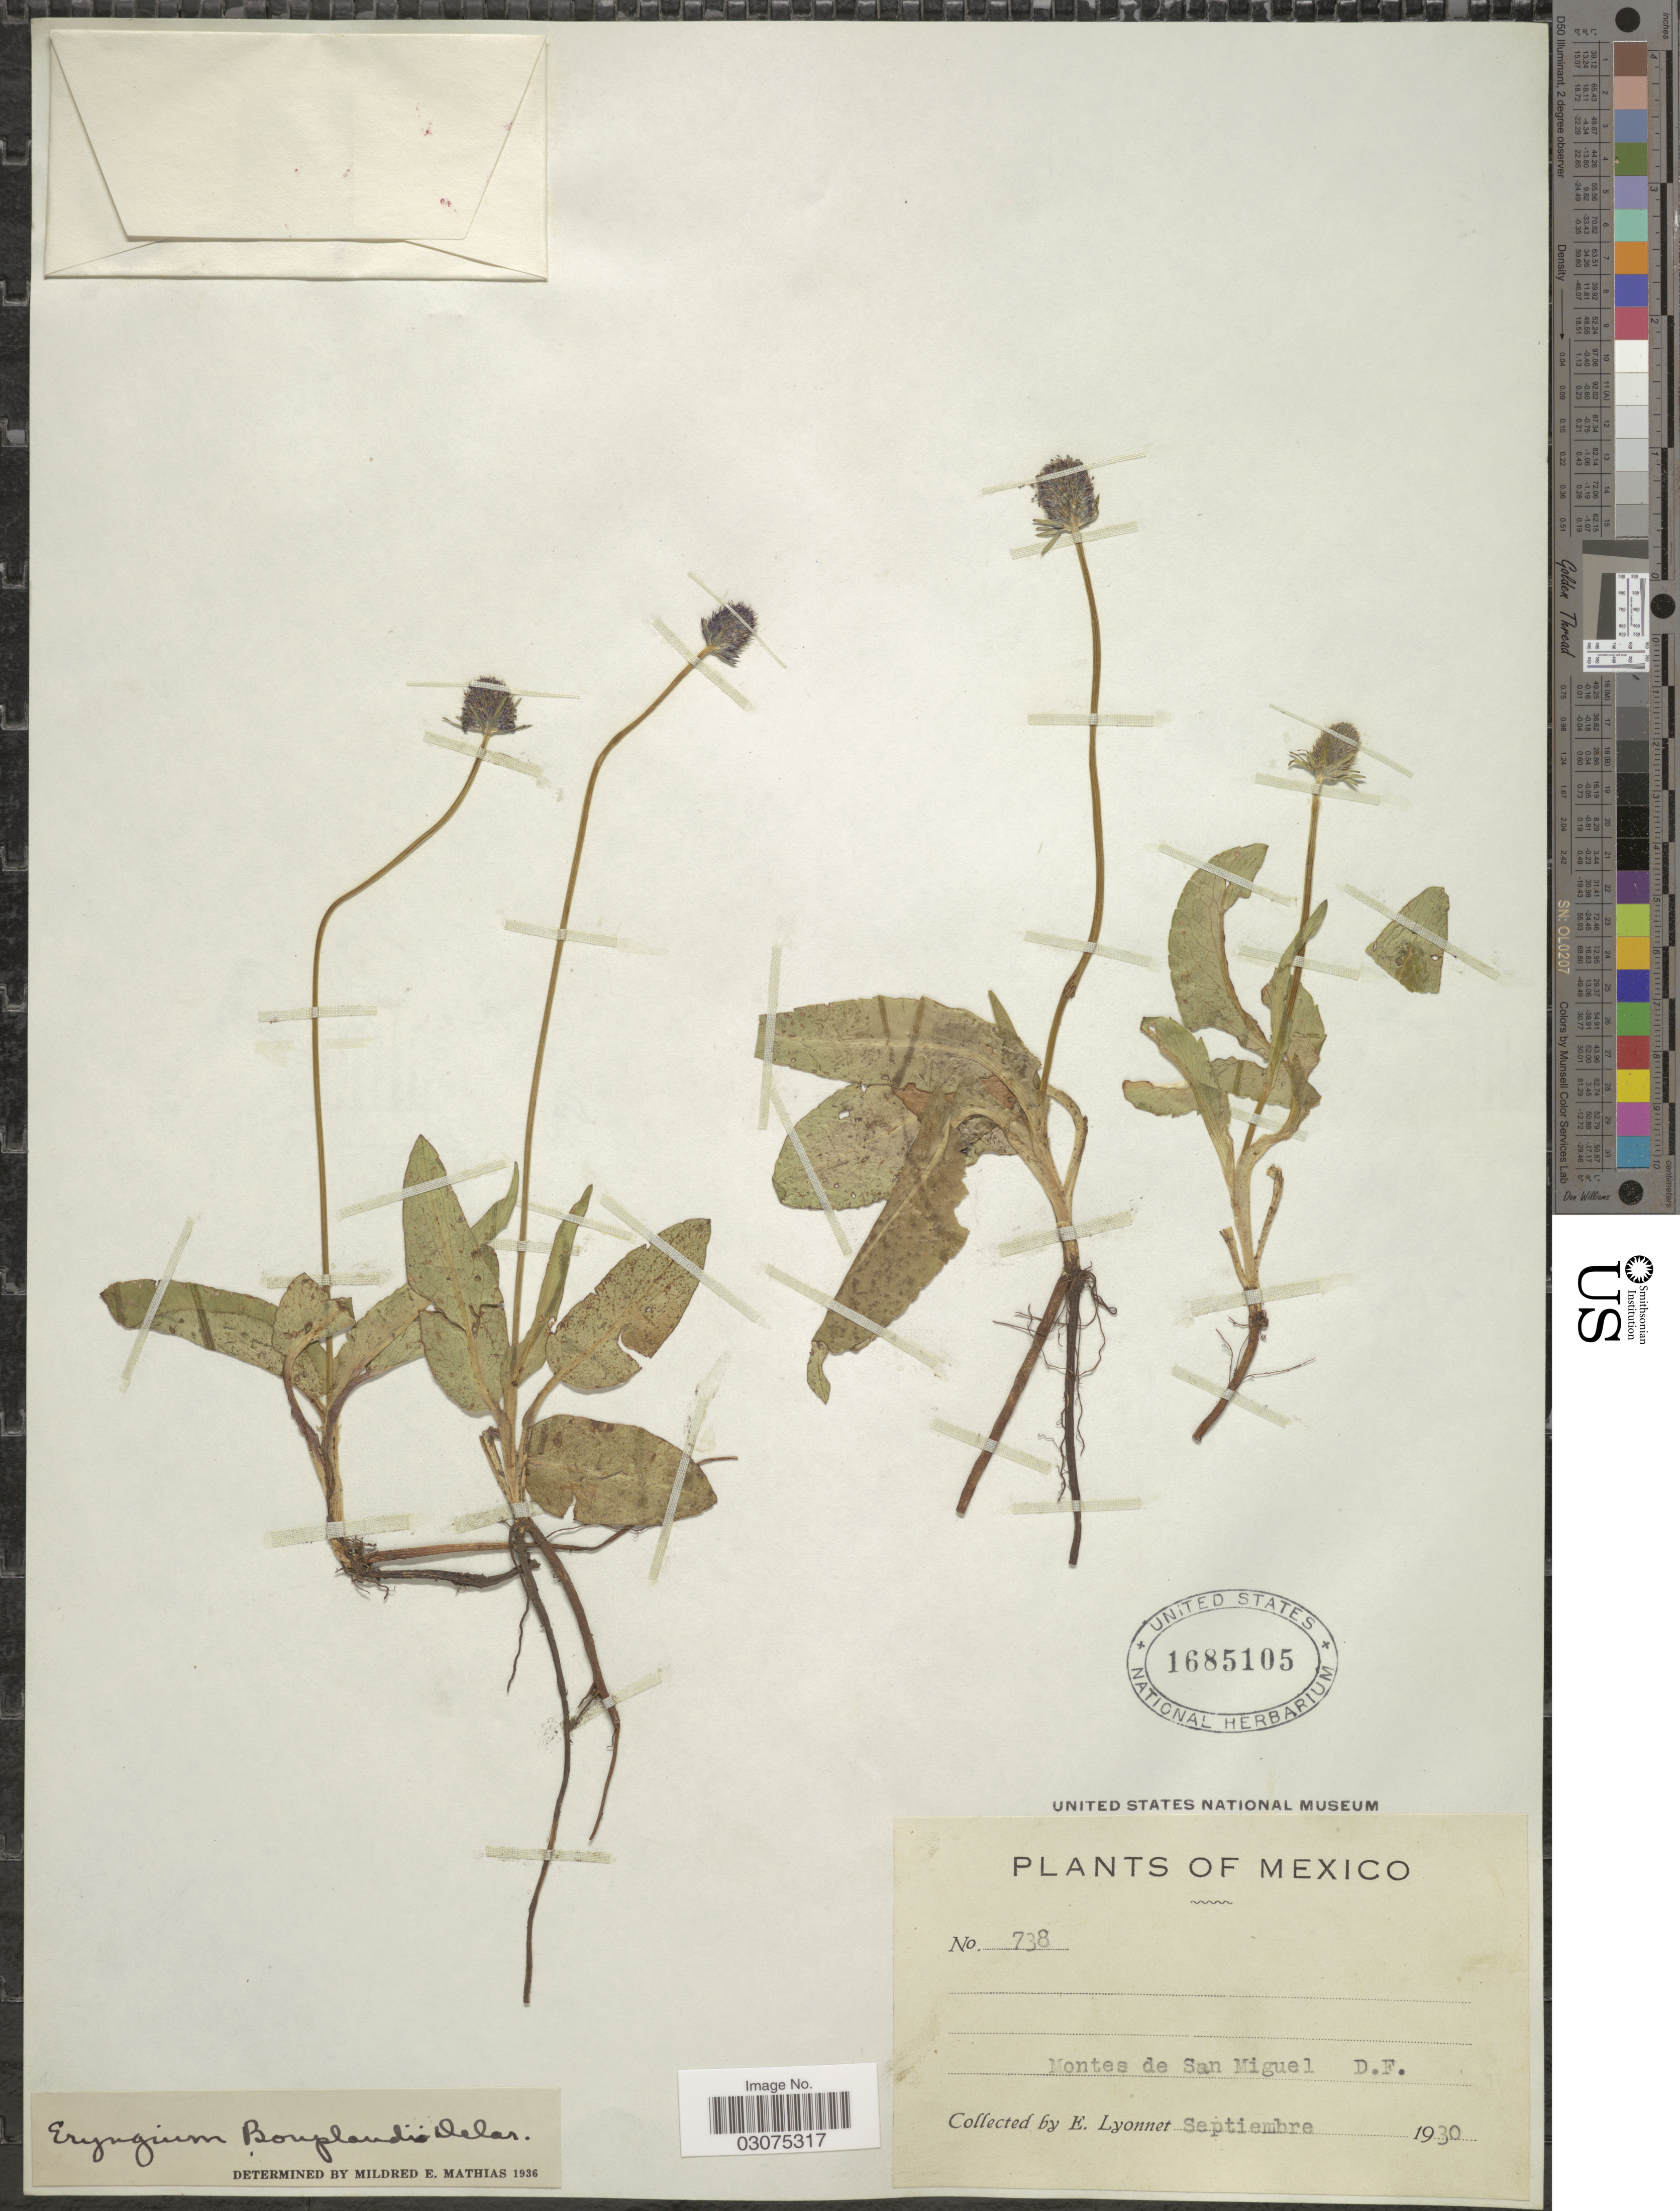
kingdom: Plantae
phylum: Tracheophyta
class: Magnoliopsida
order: Apiales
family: Apiaceae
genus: Eryngium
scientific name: Eryngium bonplandii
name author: F. Delaroche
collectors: E. Lyonnet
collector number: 738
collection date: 1930-09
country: Mexico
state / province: Distrito Federal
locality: Montes de San Miguel.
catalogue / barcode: US 1685105